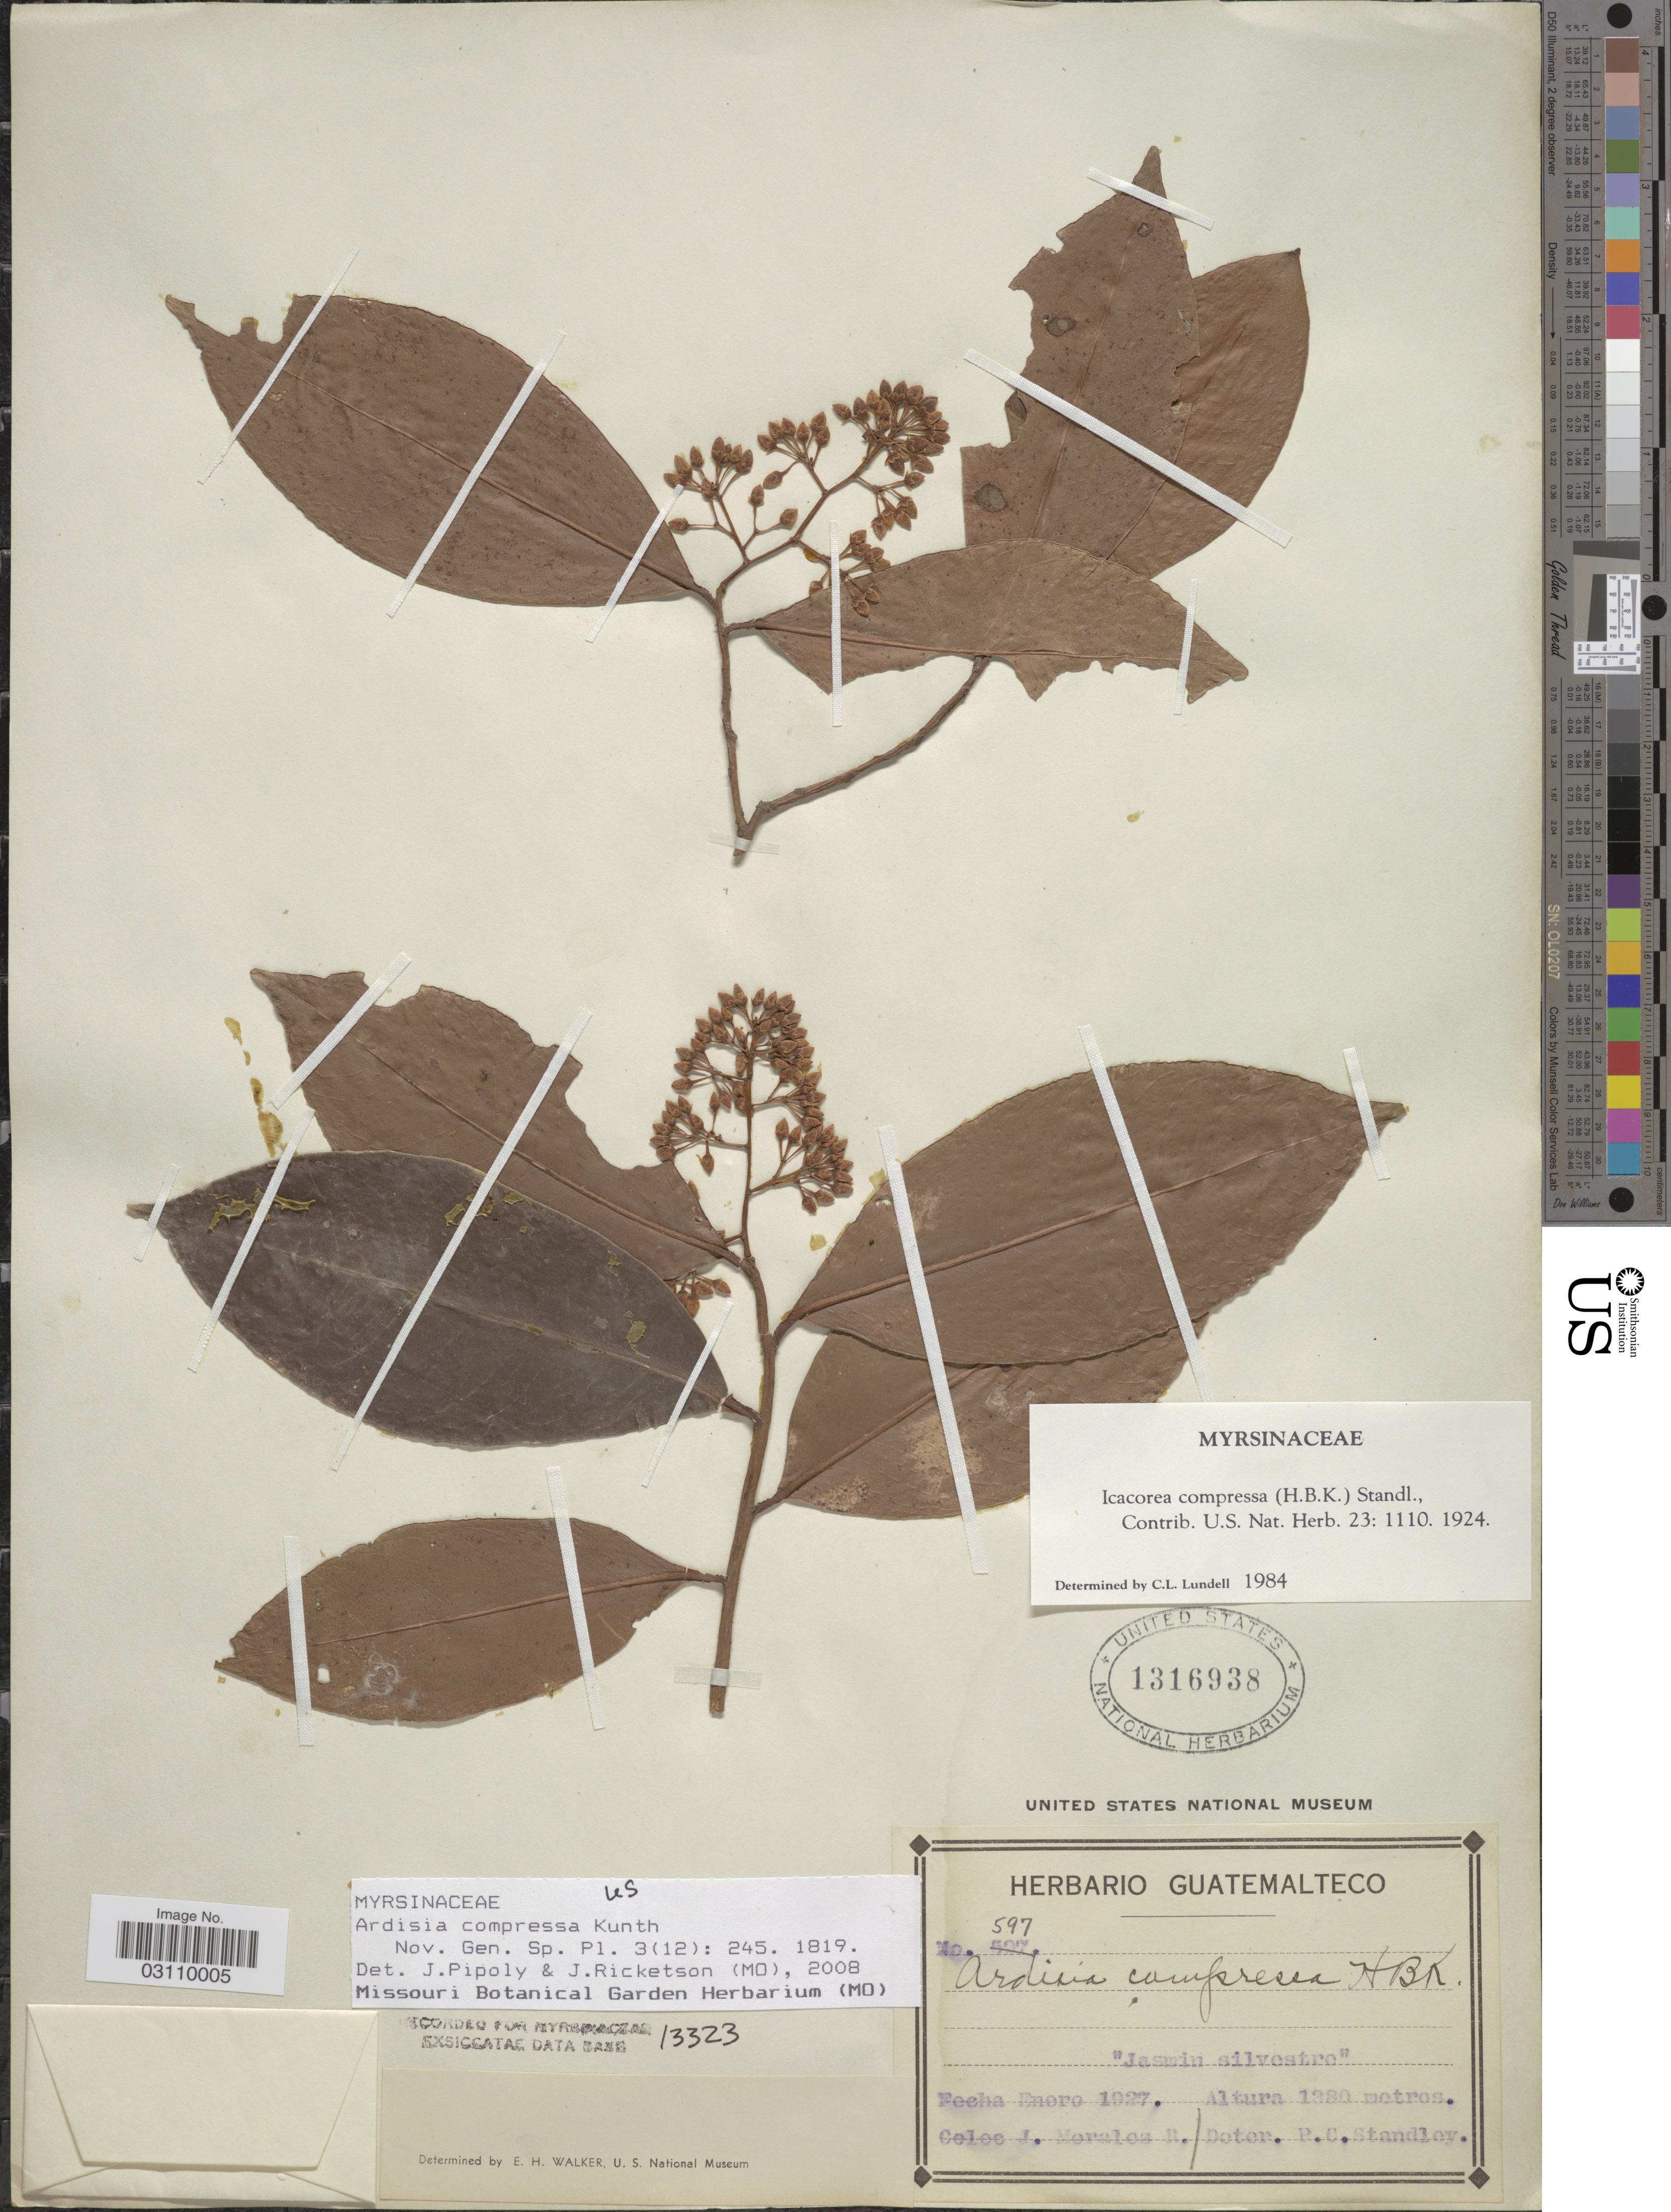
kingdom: Plantae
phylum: Tracheophyta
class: Magnoliopsida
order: Ericales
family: Primulaceae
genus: Ardisia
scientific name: Ardisia compressa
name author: Kunth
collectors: J. Morales R.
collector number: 597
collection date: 1927-01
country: Guatemala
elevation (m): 1380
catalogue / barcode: US 1316938